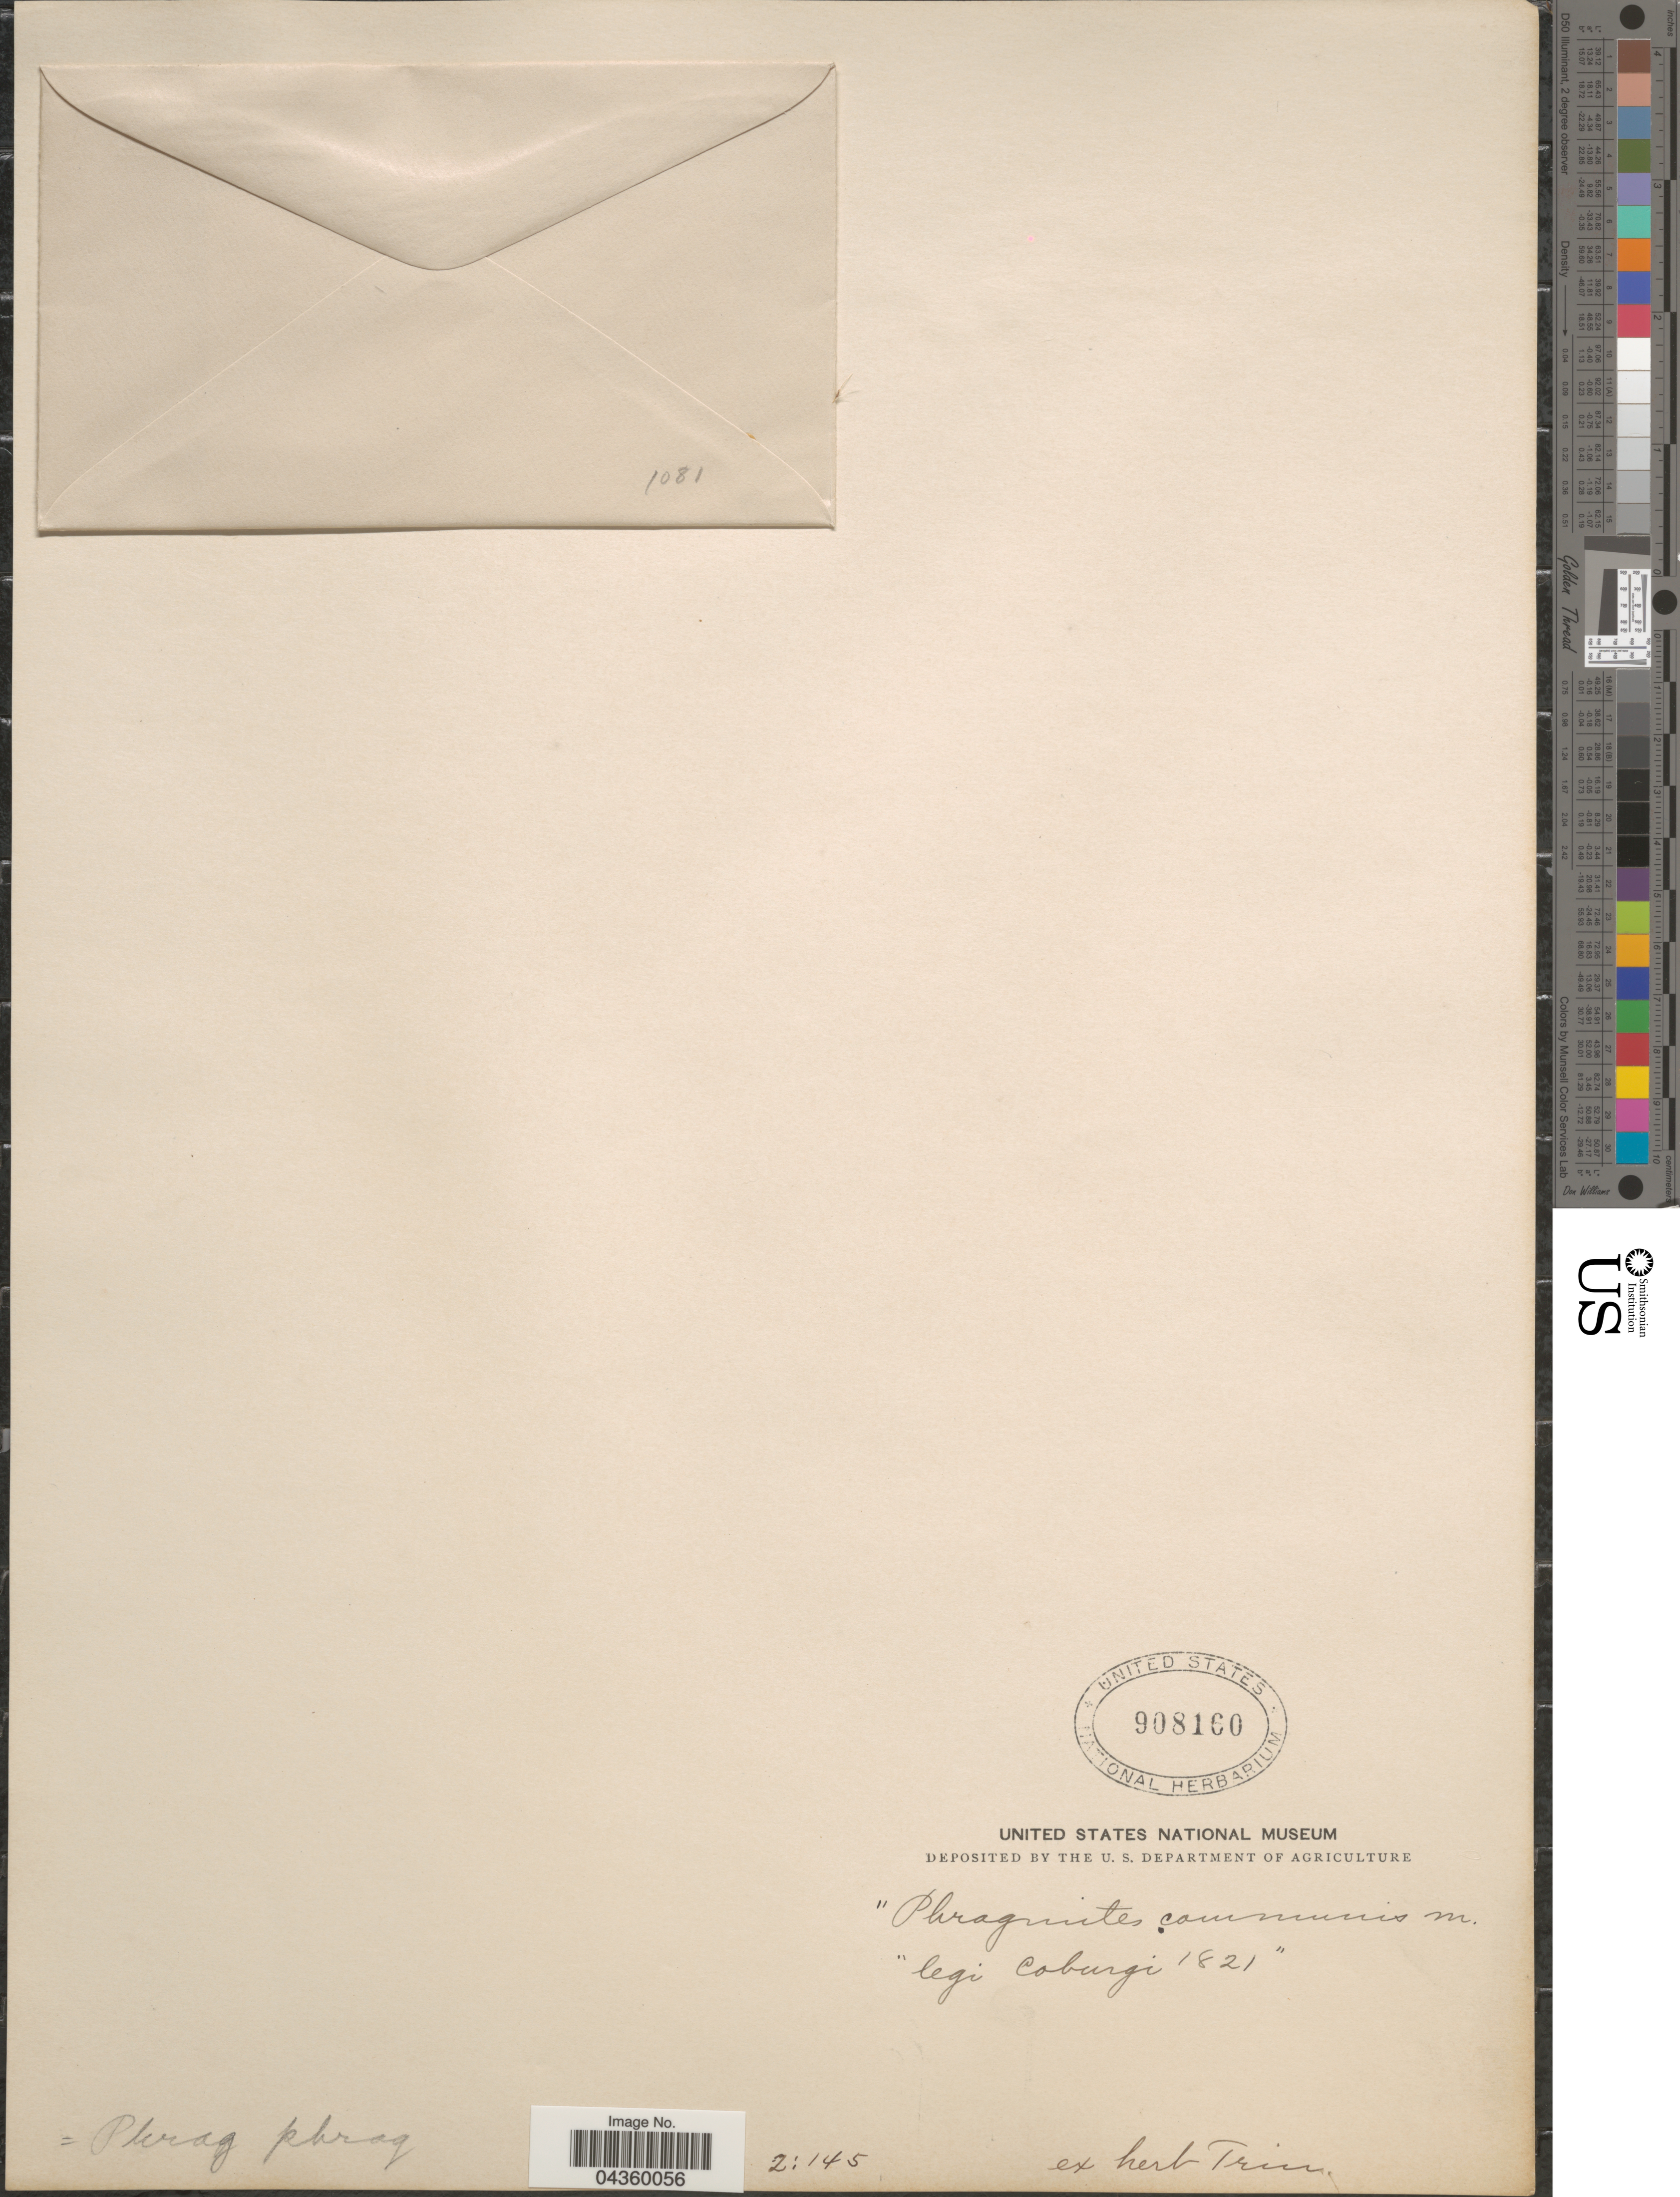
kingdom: Plantae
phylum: Tracheophyta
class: Liliopsida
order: Poales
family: Poaceae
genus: Phragmites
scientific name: Phragmites australis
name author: (Cav.) Trin. ex Steud.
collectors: Coburgi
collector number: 1821?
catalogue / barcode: US 908160